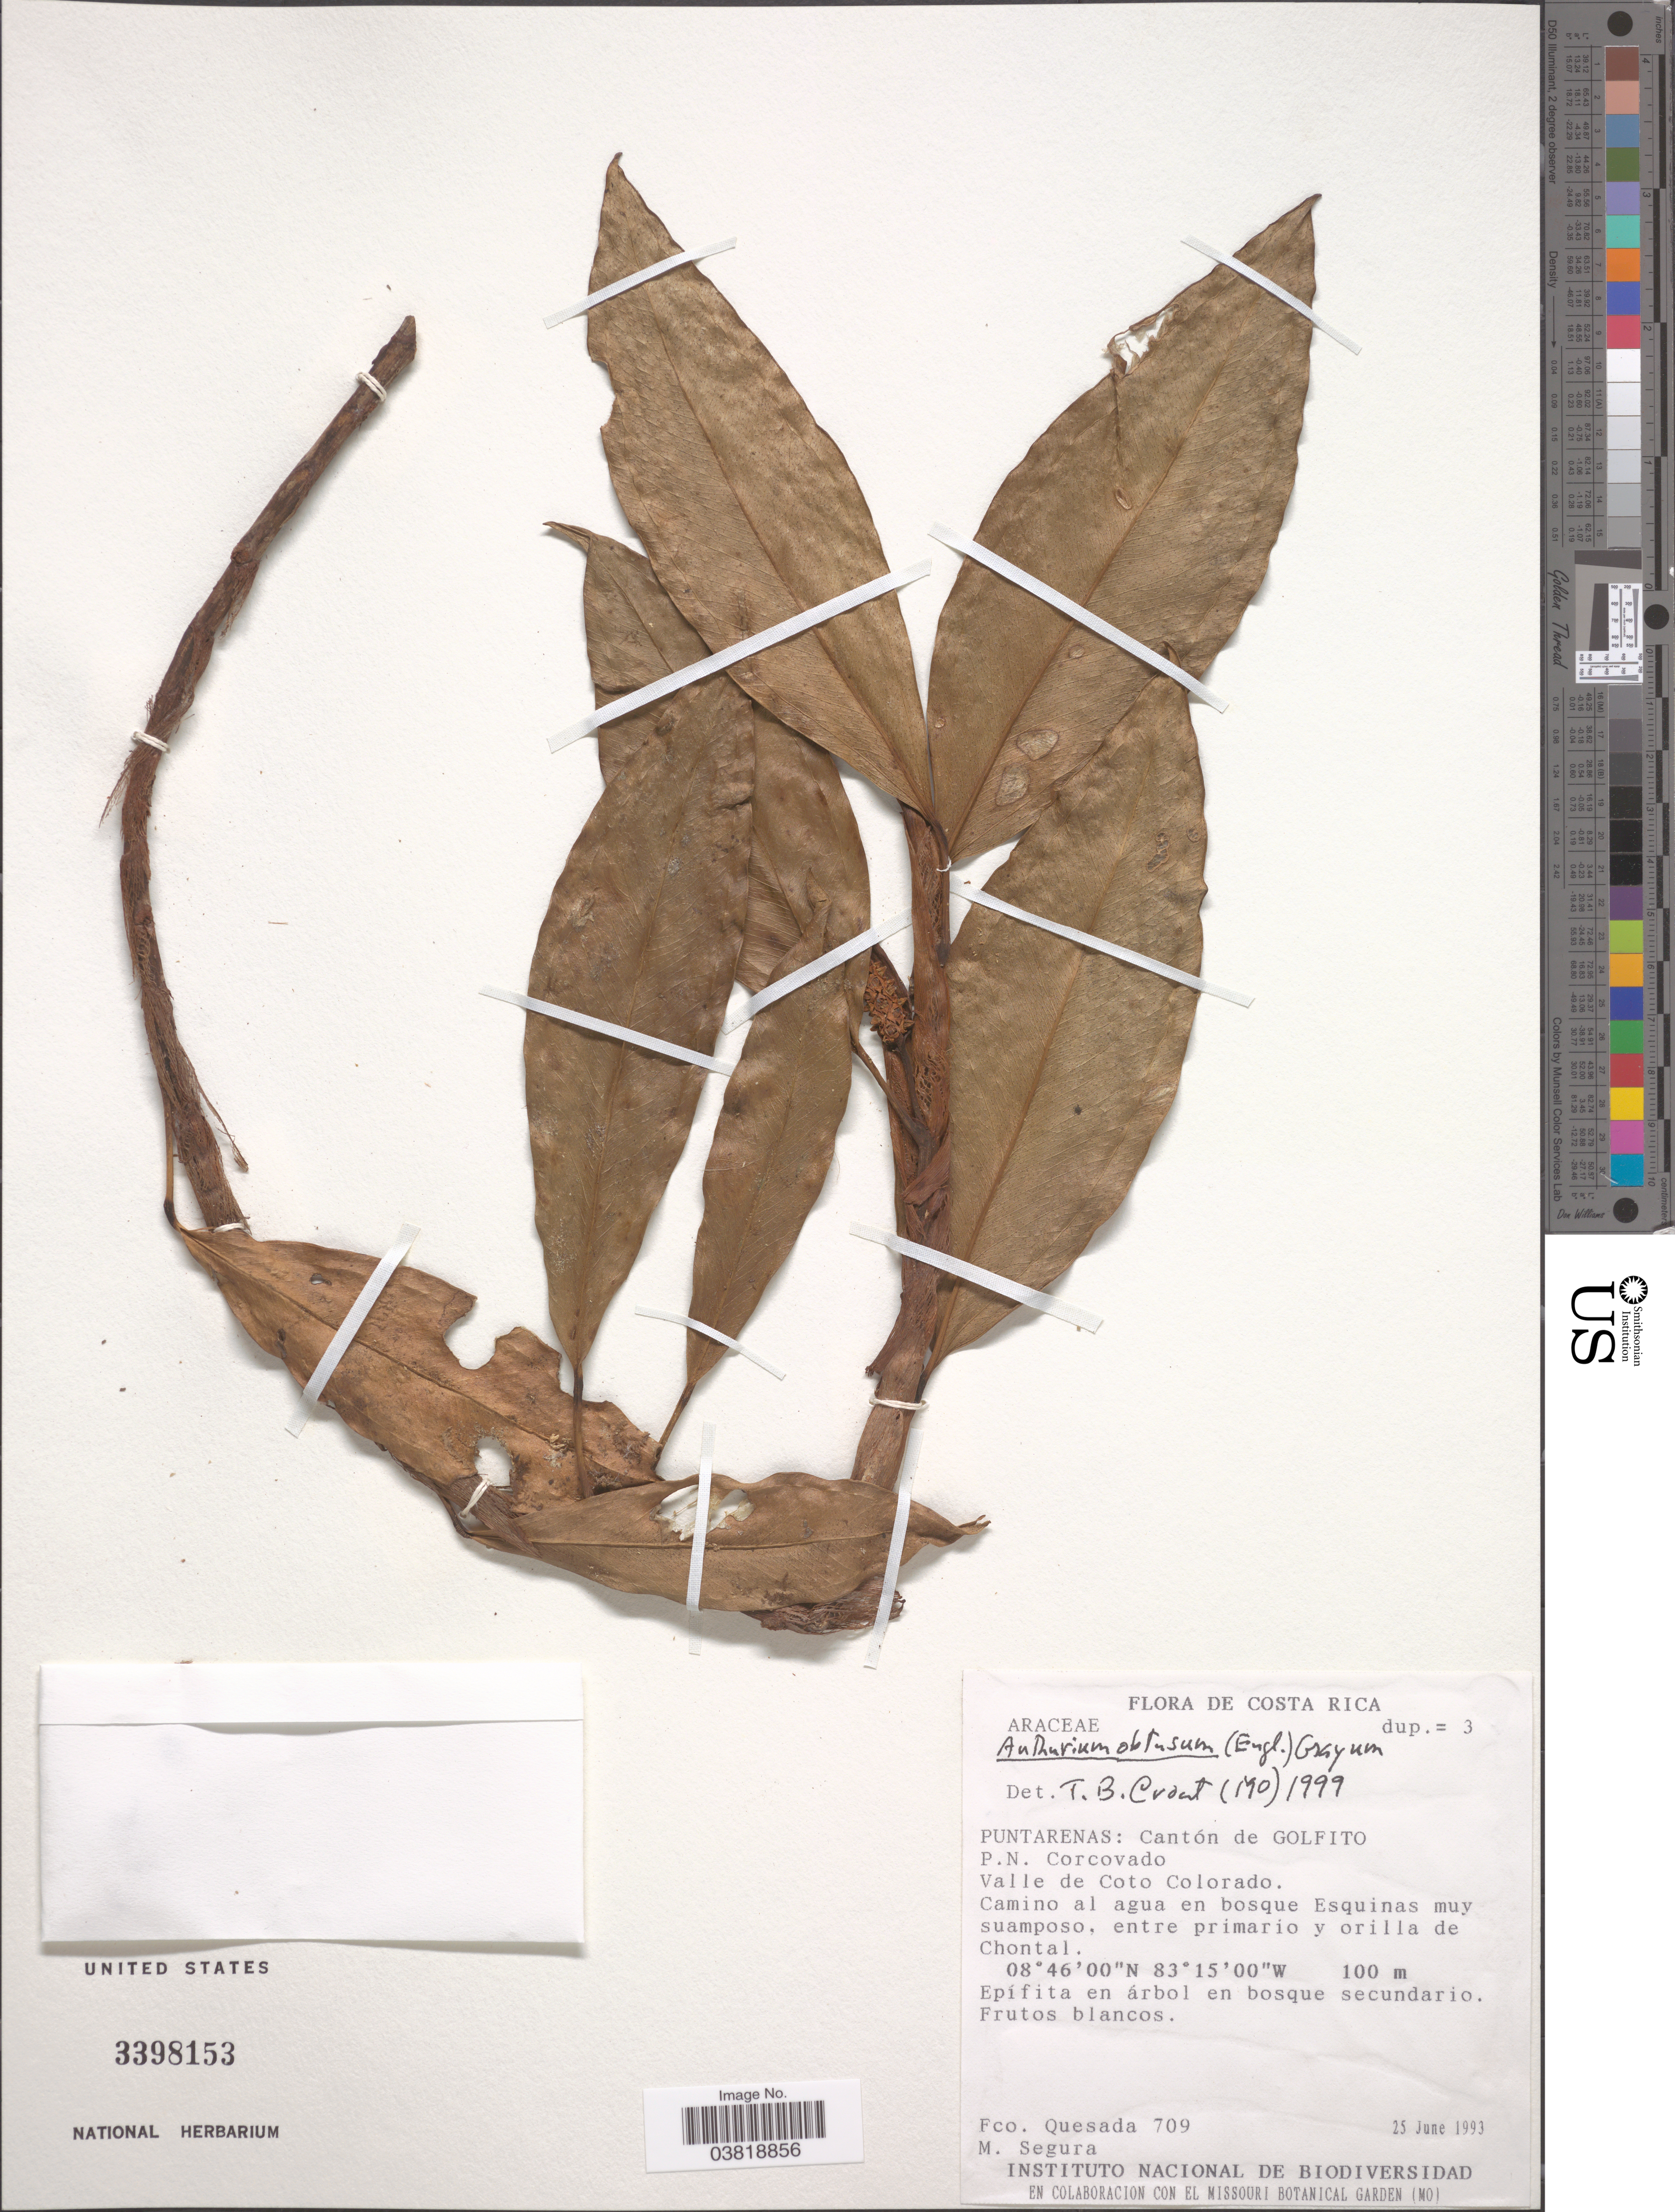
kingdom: Plantae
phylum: Tracheophyta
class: Liliopsida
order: Alismatales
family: Araceae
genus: Anthurium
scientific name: Anthurium obtusum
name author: (Engl.) Grayum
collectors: F. Quesada & M. Segura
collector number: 709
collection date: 1993-06-25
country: Costa Rica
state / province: Puntarenas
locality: Cantón de Golfito. P.N. Corcovado. Valle de Coto Colorado. Camino al agua en bosques Esquinas muy suamposo, entre primario y orilla de Chontal.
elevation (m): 100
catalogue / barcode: US 3398153